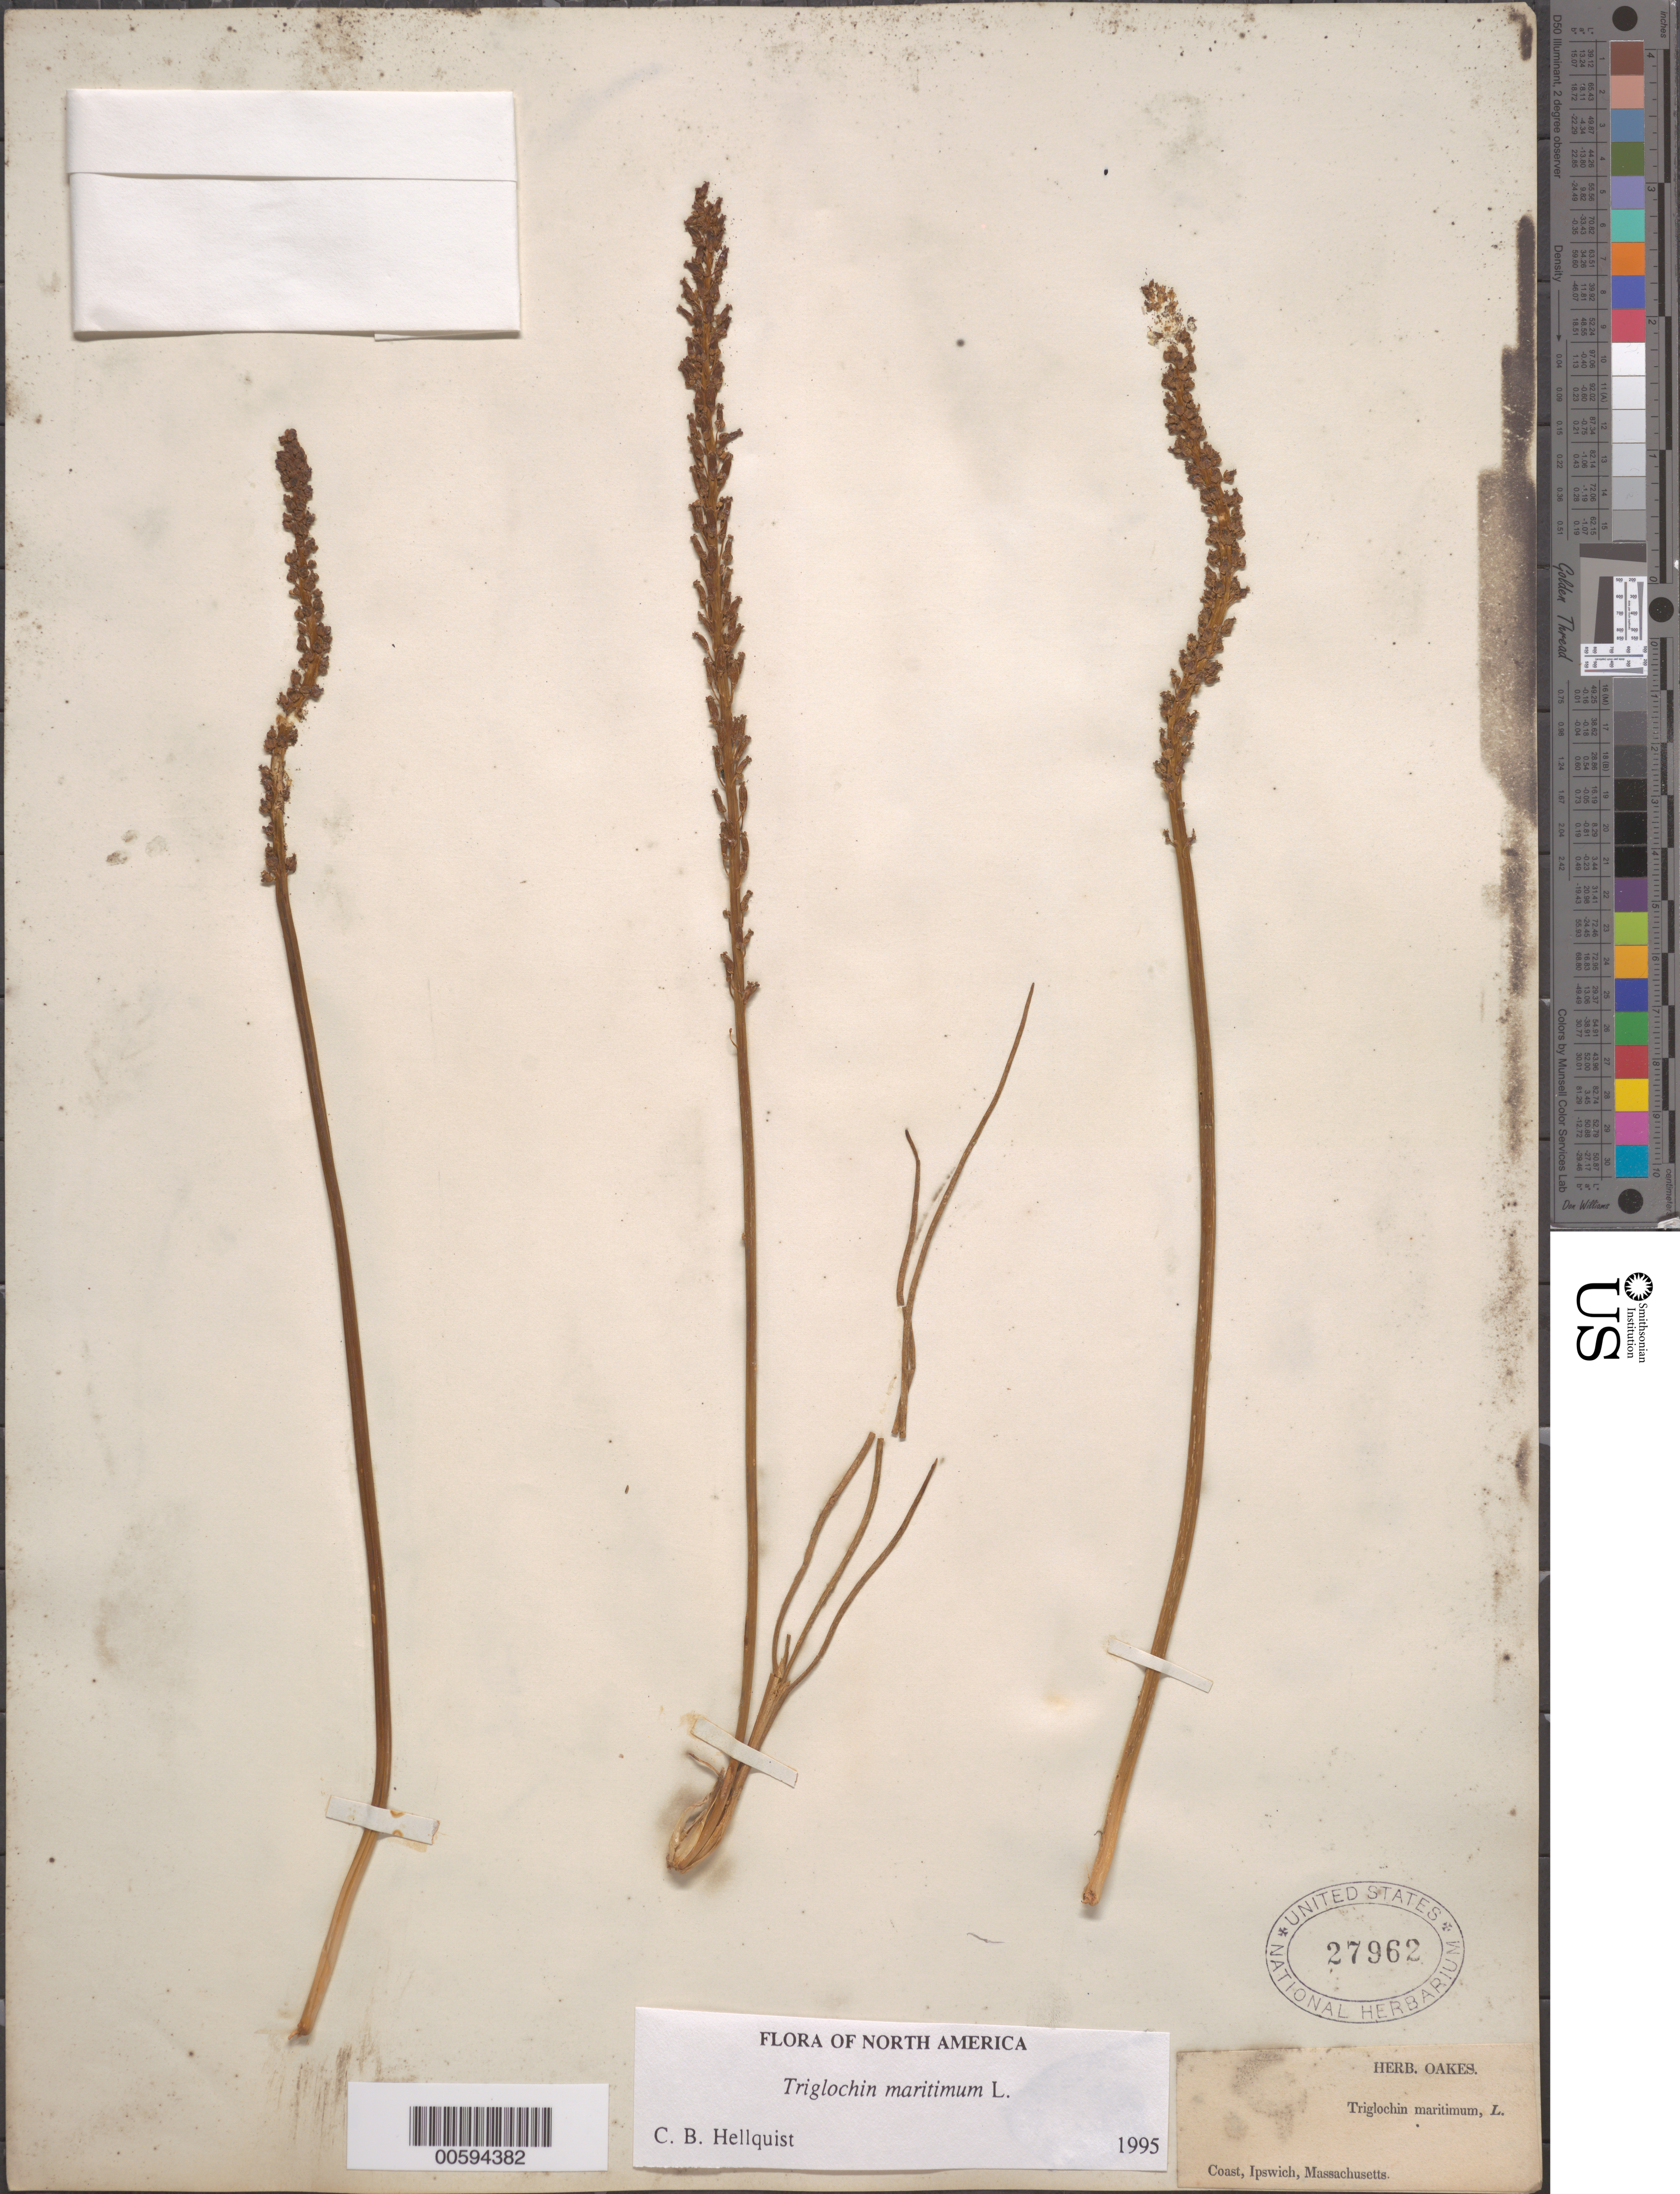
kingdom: Plantae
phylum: Tracheophyta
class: Liliopsida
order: Alismatales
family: Juncaginaceae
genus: Triglochin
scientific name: Triglochin maritima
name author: L.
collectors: -. Oakes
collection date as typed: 18--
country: United States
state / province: Massachusetts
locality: Ipswich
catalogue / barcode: US 27962